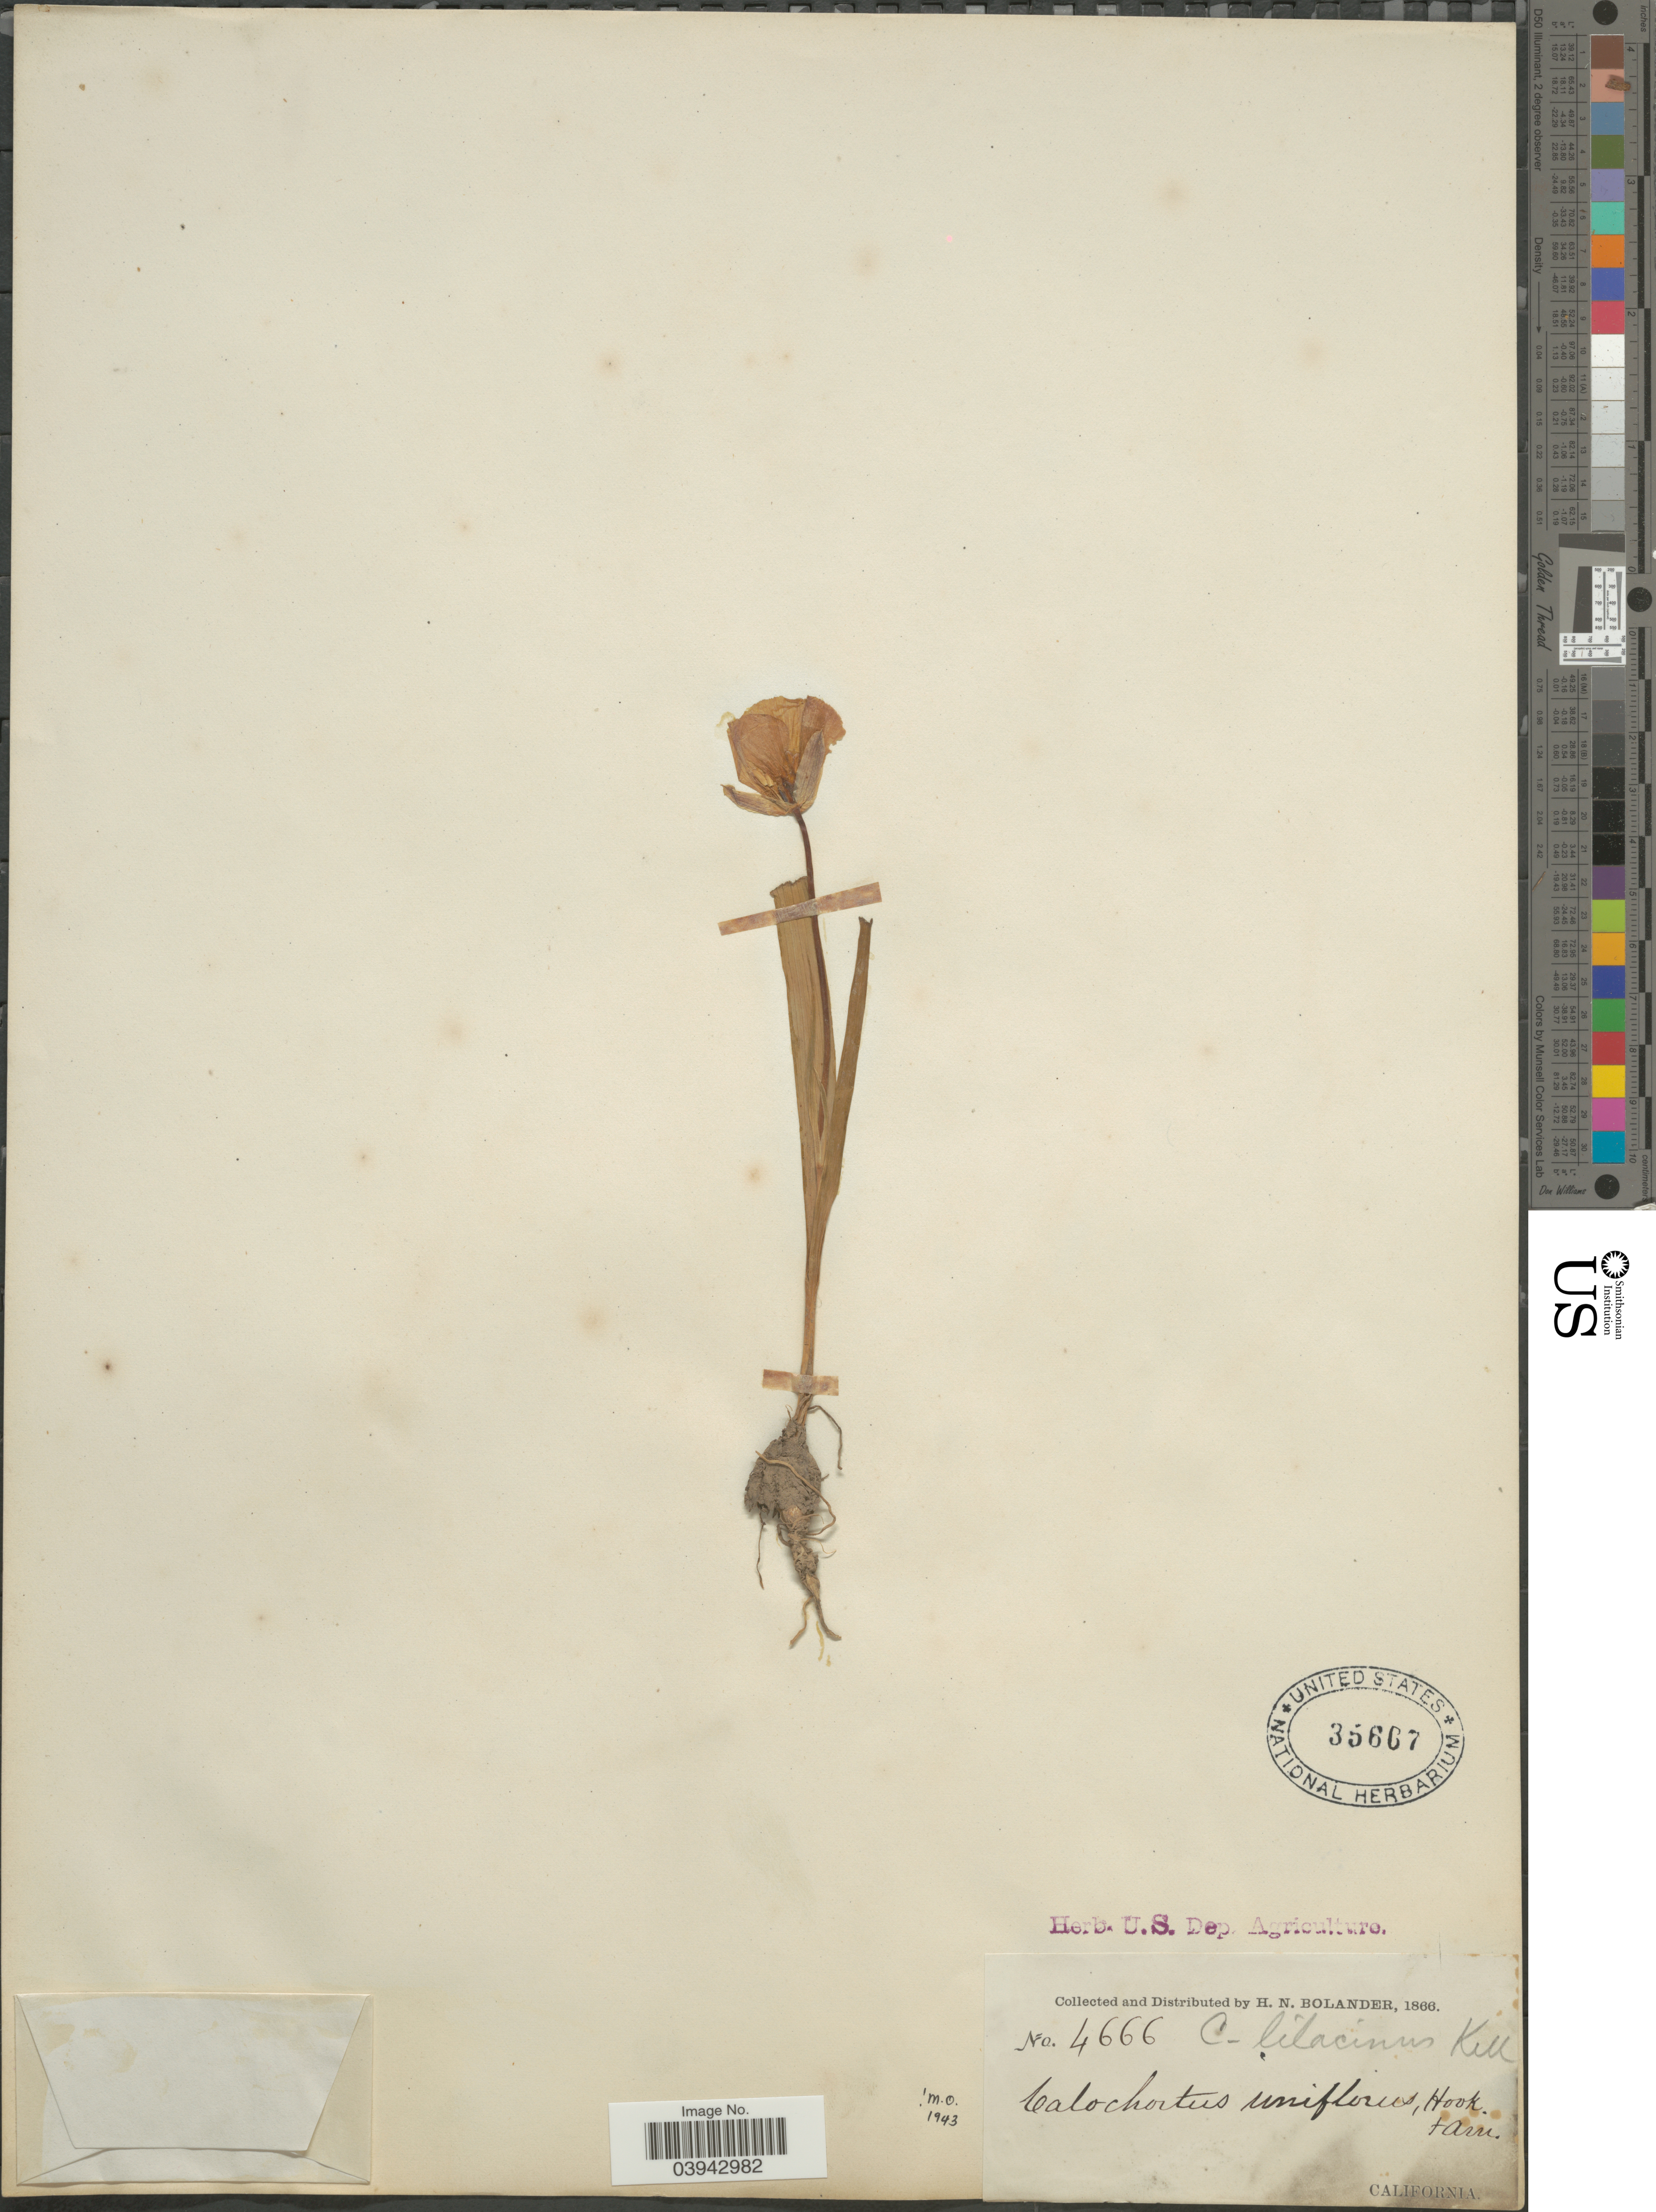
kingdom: Plantae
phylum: Tracheophyta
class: Liliopsida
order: Liliales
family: Liliaceae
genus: Calochortus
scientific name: Calochortus uniflorus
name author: Hook. & Arn.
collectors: H. Bolander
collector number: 4666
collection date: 1866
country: United States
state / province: California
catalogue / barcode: US 35667